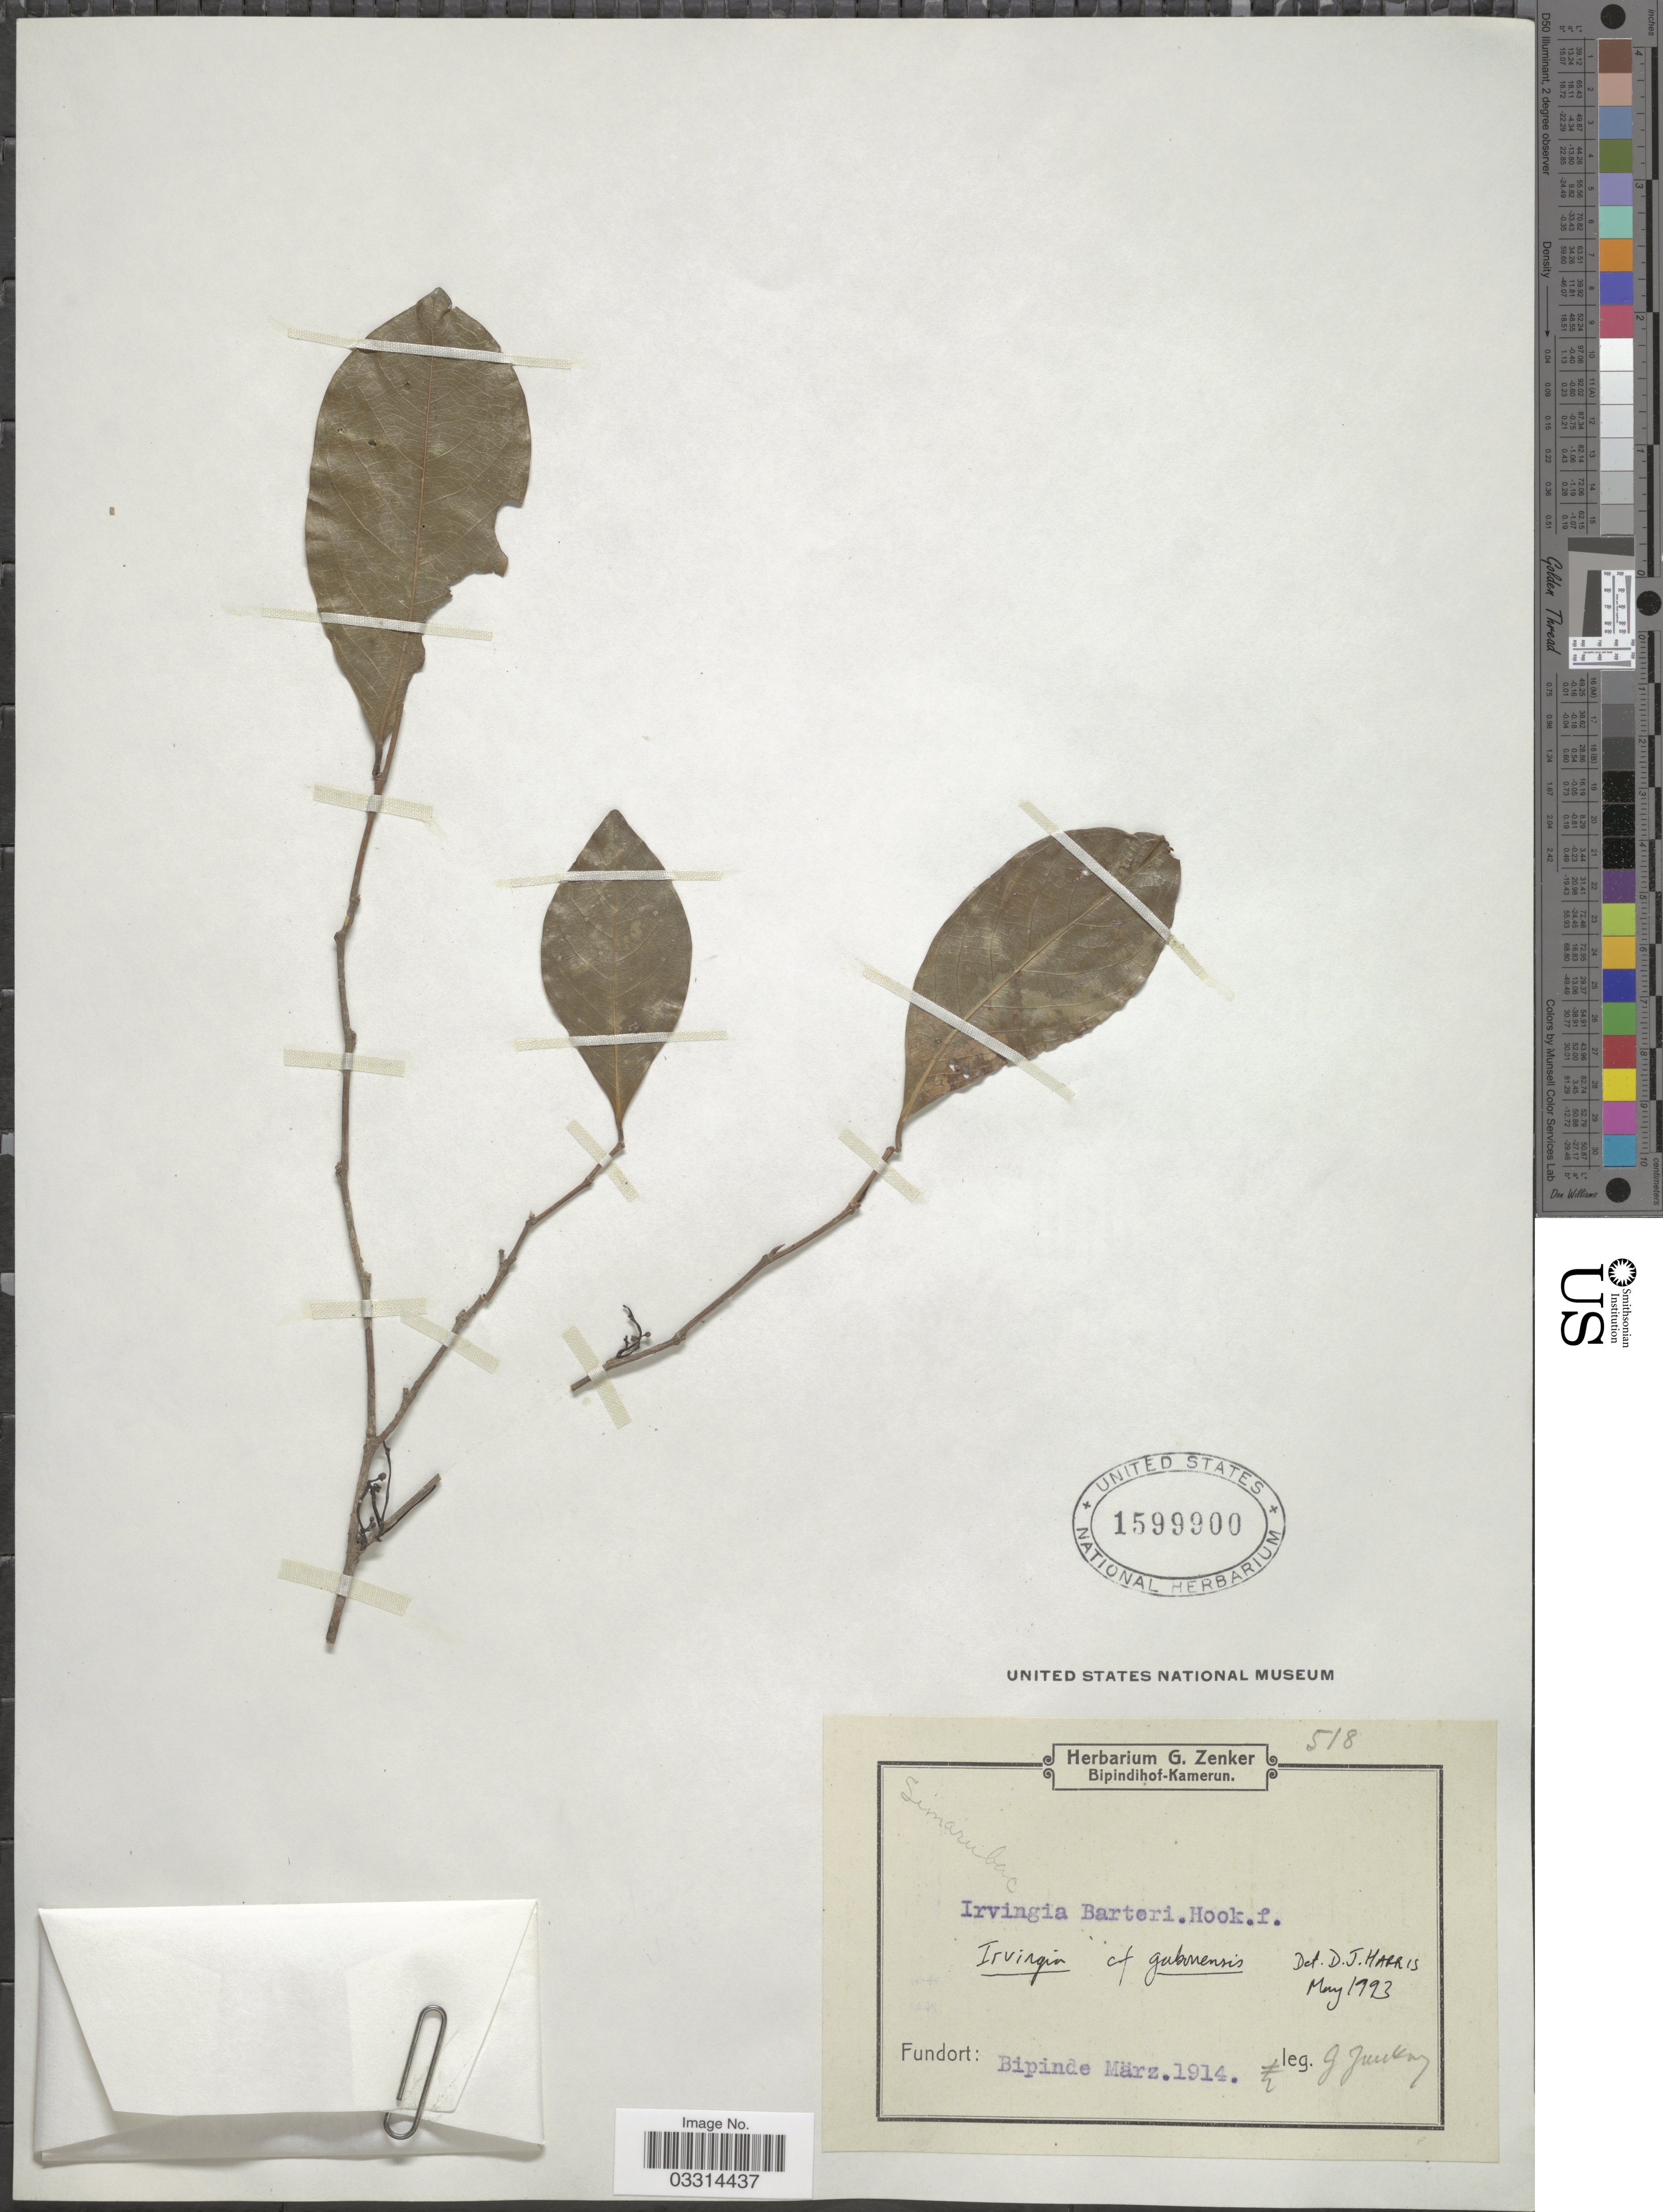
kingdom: Plantae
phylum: Tracheophyta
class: Magnoliopsida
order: Malpighiales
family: Irvingiaceae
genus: Irvingia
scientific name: Irvingia gabonensis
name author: (Aubry-Lec. ex O'Rorke) Baill.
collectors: G. A. Zenker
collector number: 518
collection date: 1914-03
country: Cameroon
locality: Bipinde.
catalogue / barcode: US 1599900